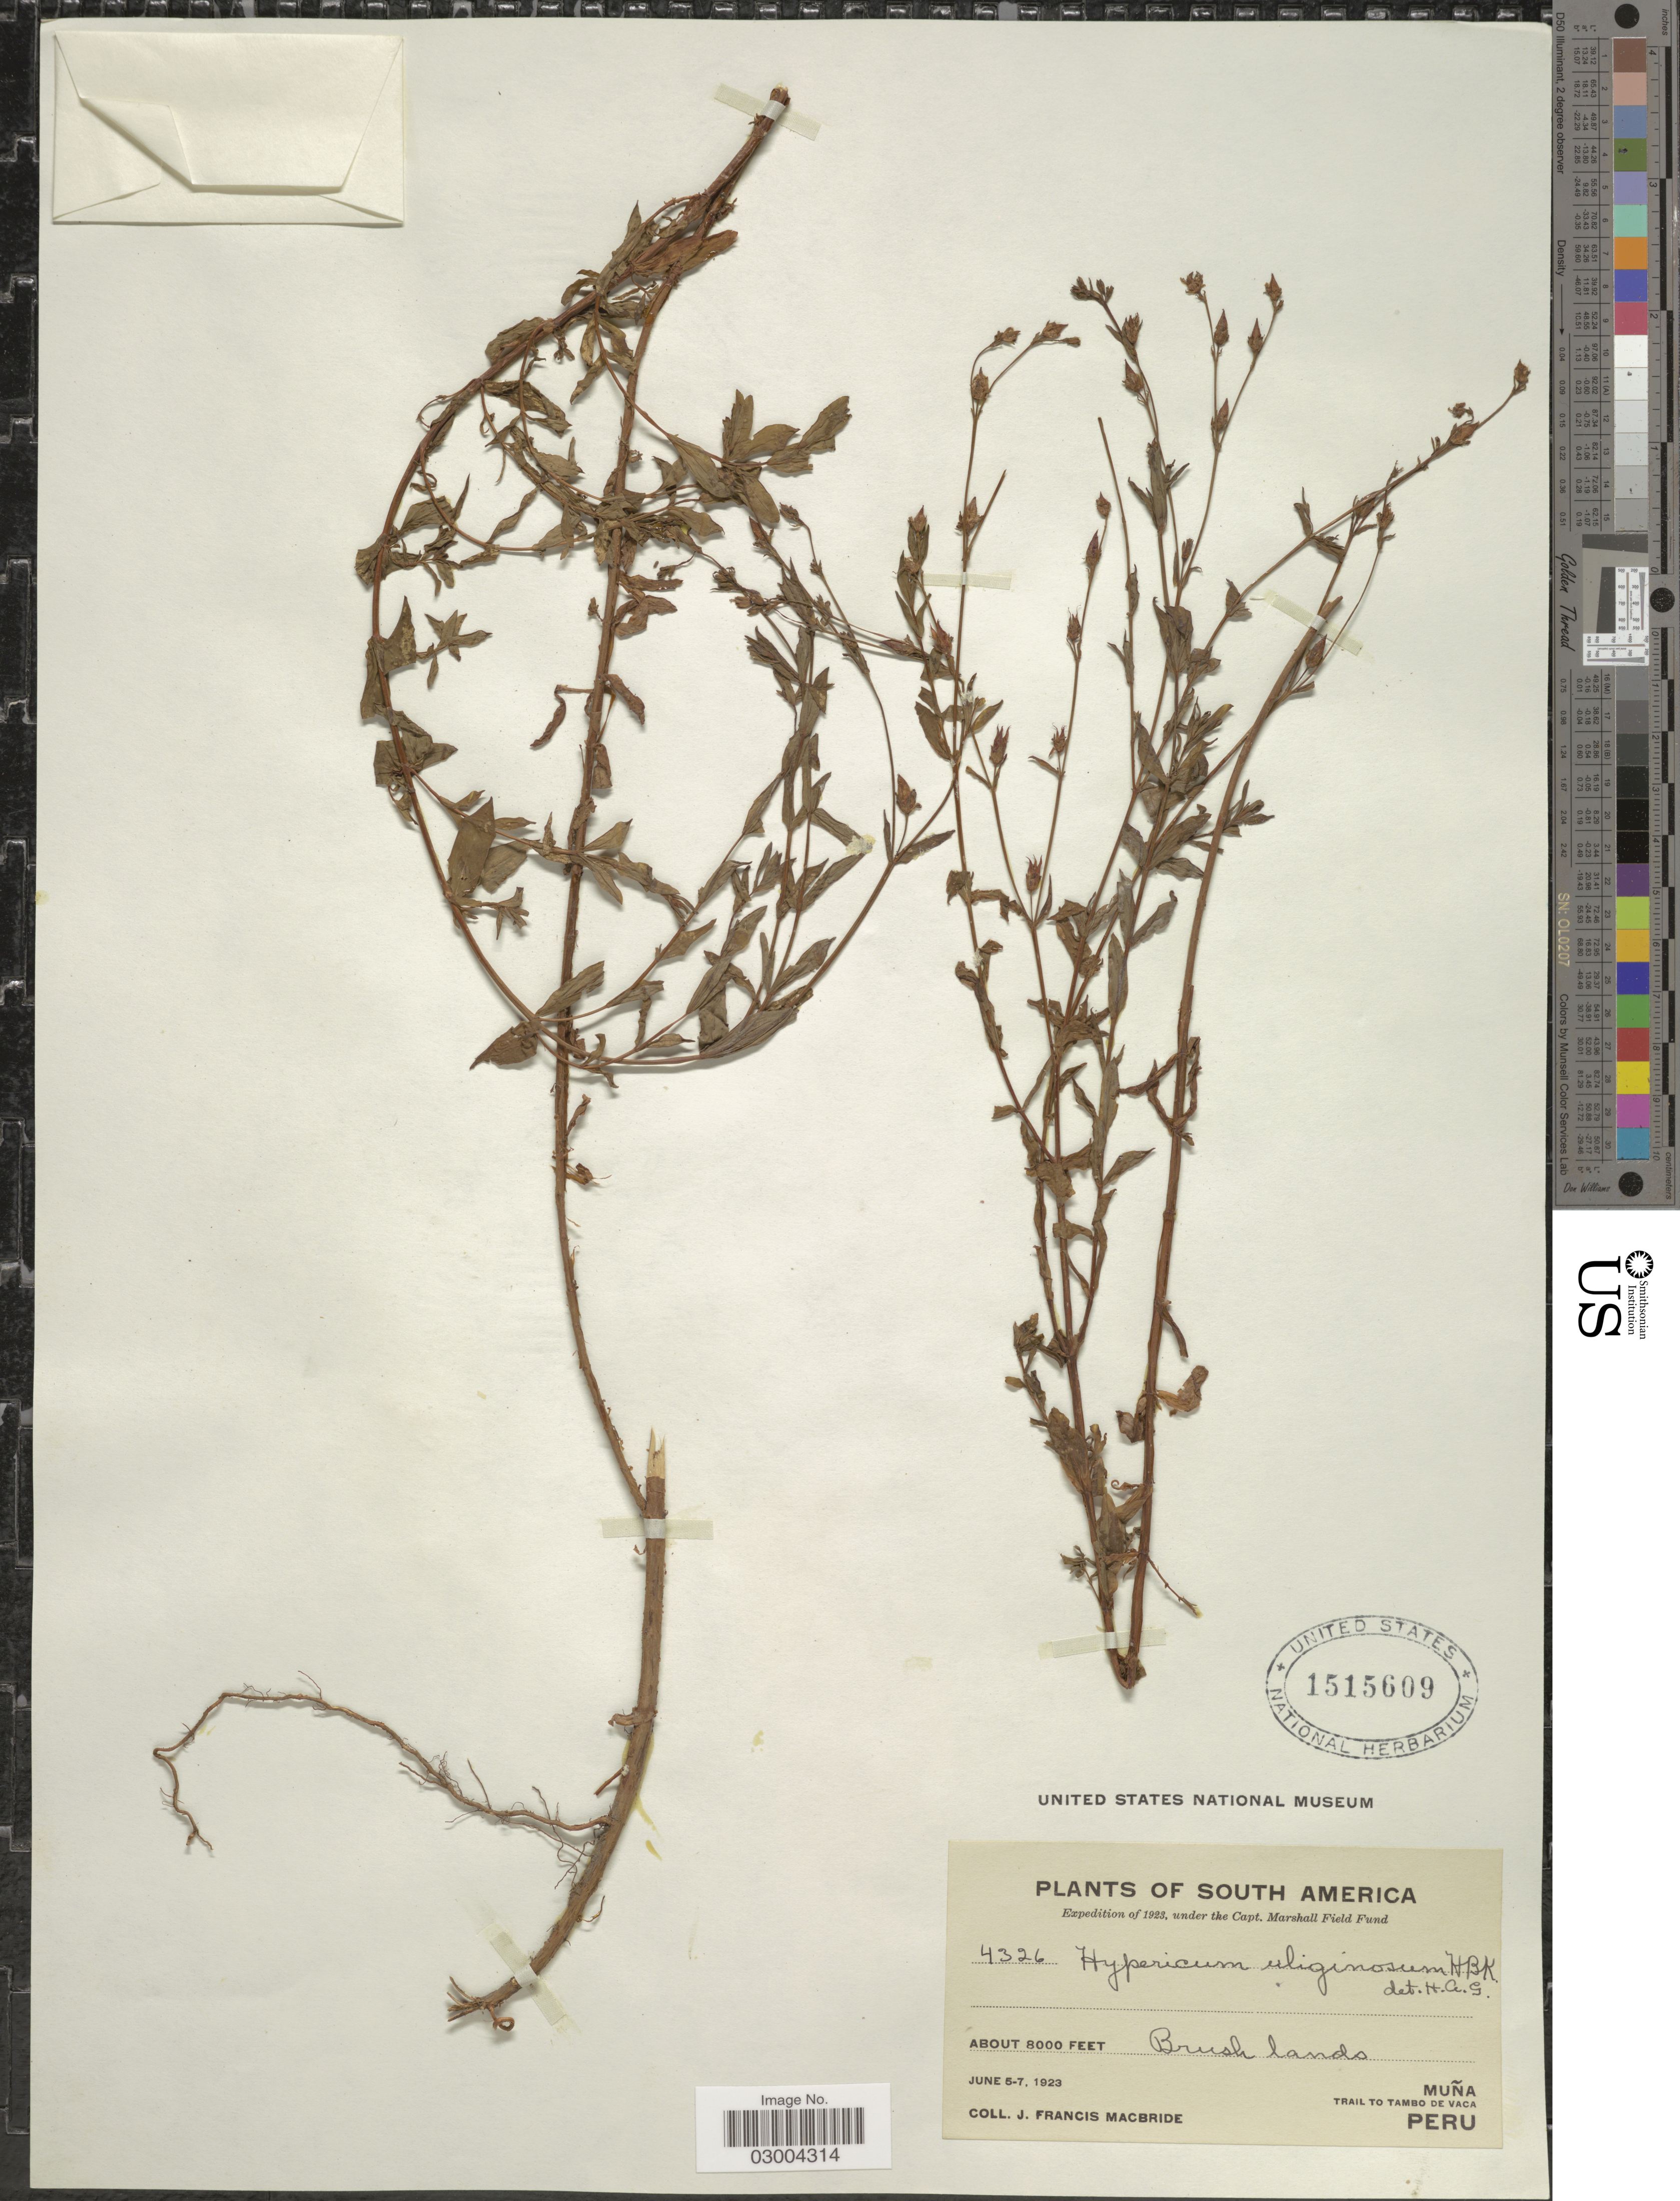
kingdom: Plantae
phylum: Tracheophyta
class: Magnoliopsida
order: Malpighiales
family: Hypericaceae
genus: Hypericum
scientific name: Hypericum thesiifolium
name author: Kunth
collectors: J. F. Macbride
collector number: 4326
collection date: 1923-06-05/1923-06-07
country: Peru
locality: South America. Muña. Trail to Tambo de Vaca.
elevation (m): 2438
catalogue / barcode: US 1515609